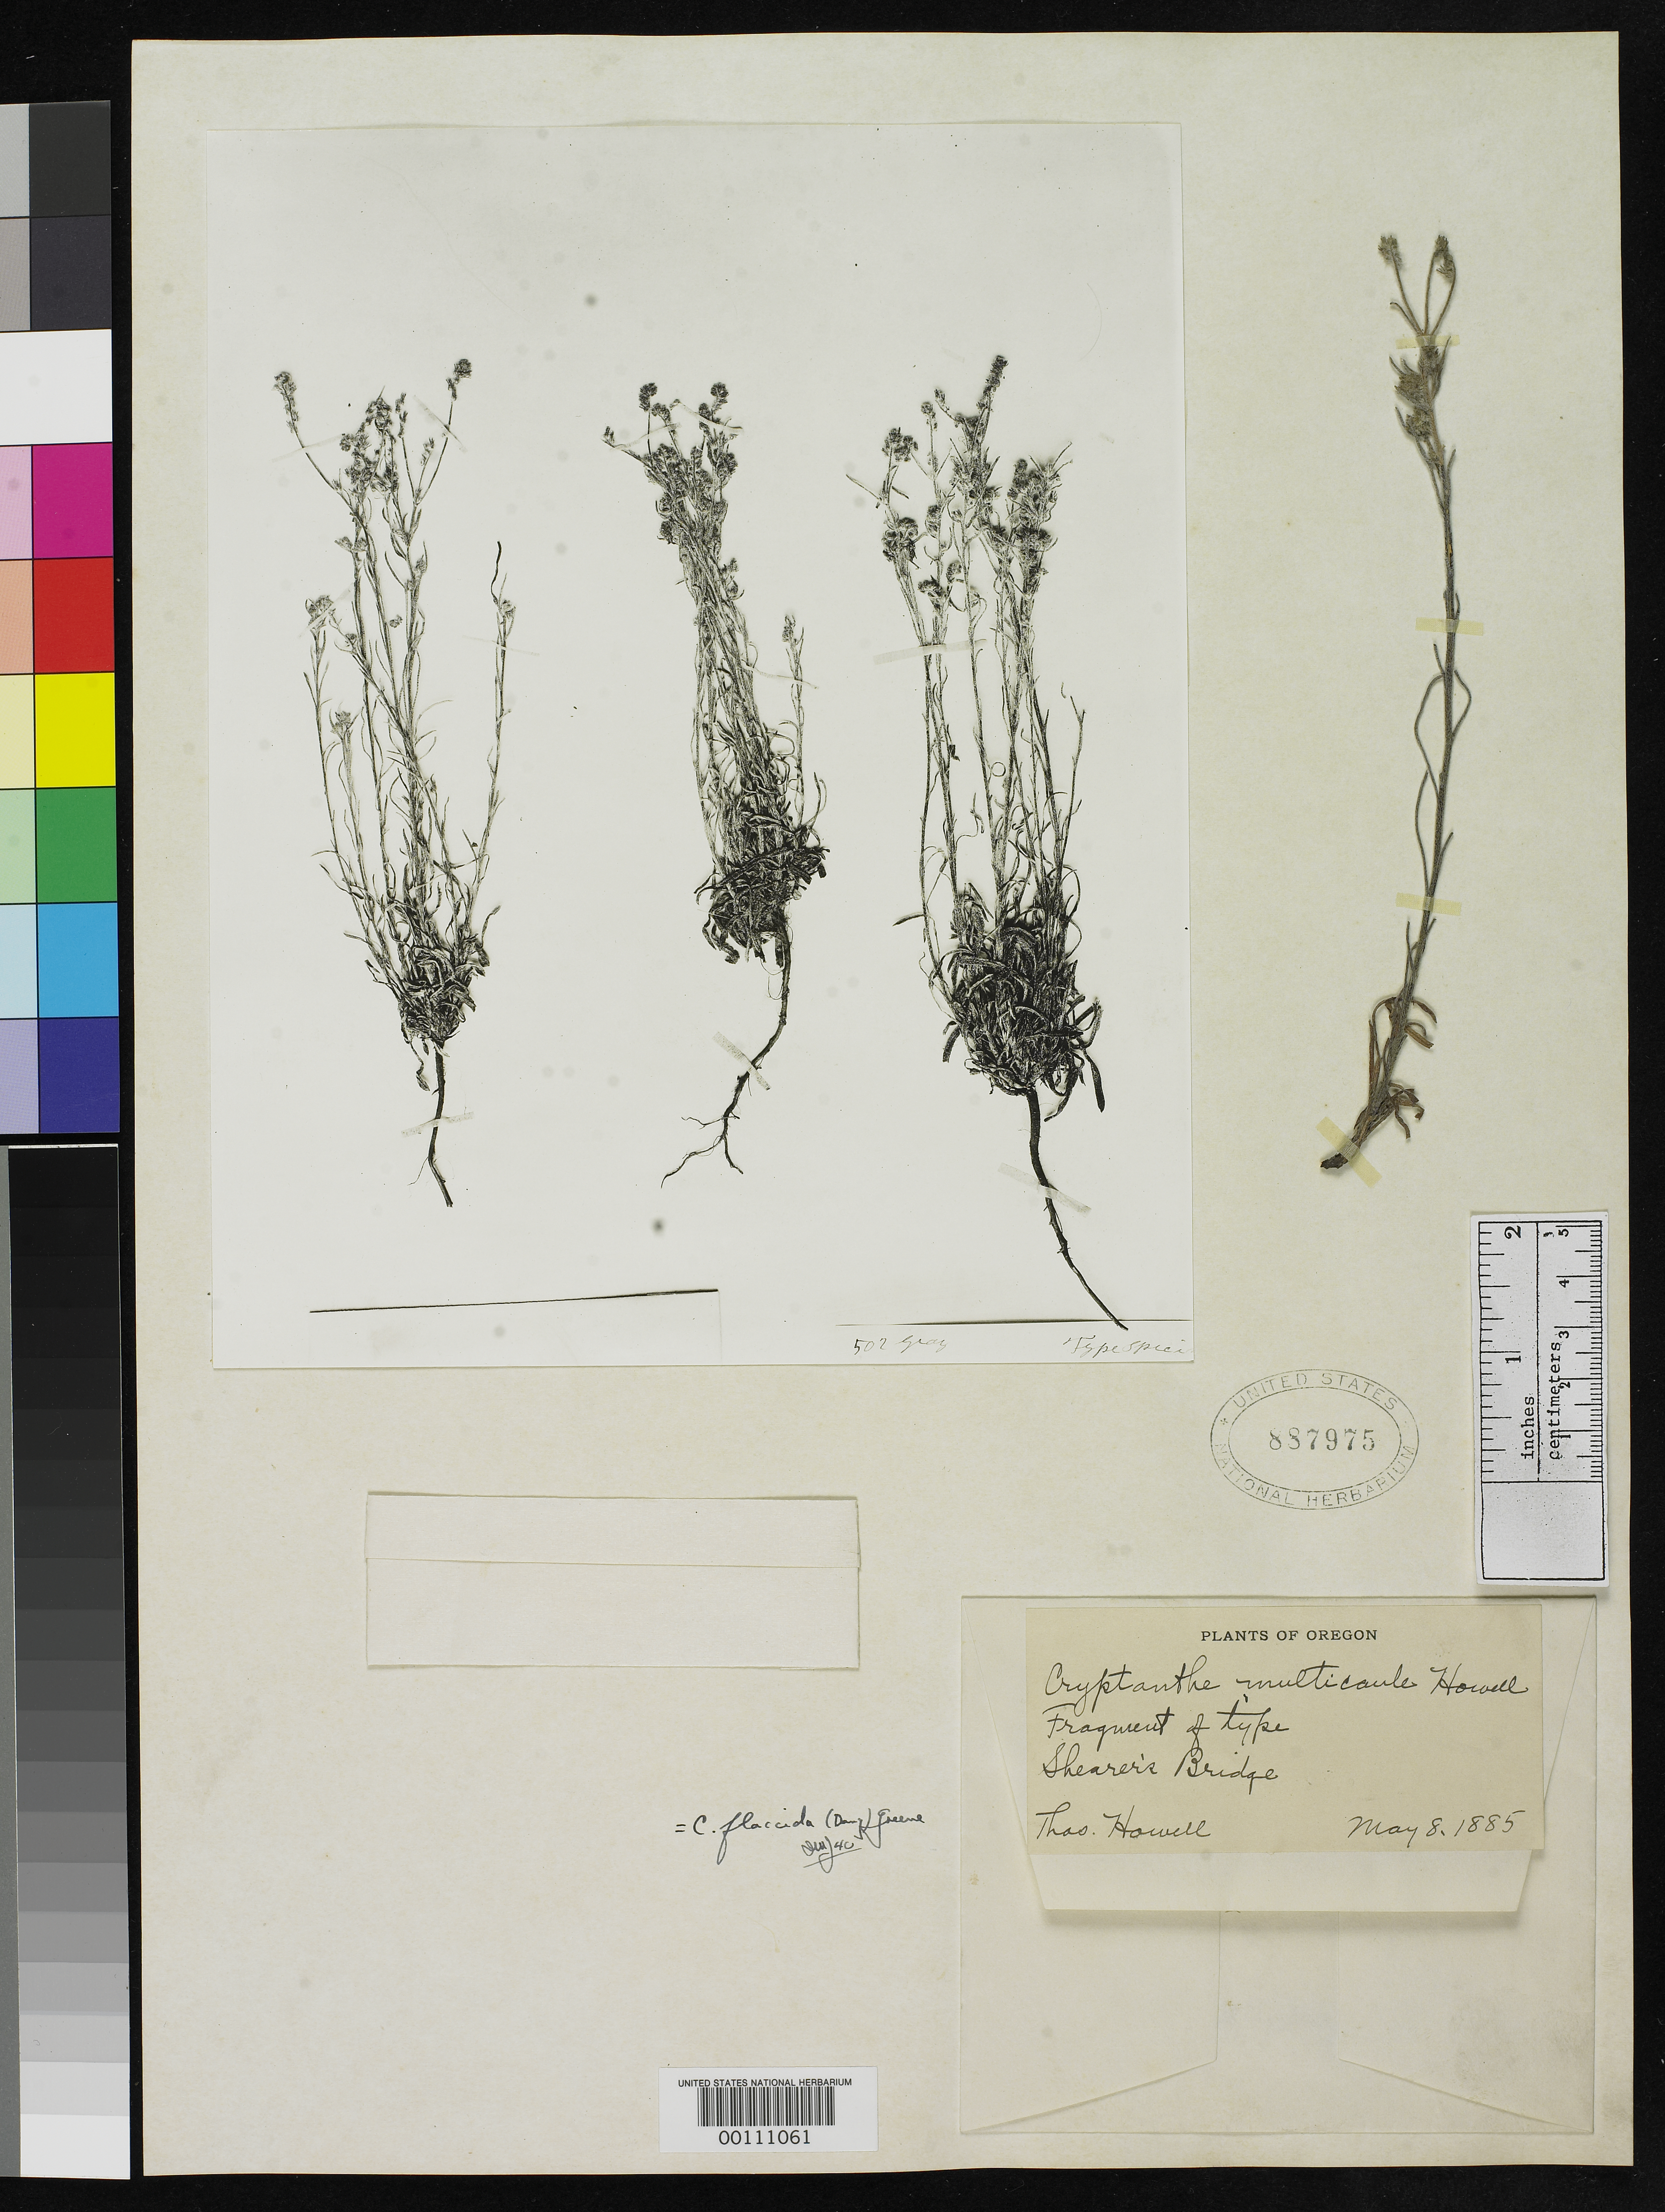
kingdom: Plantae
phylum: Tracheophyta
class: Magnoliopsida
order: Boraginales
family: Boraginaceae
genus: Cryptantha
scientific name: Cryptantha multicaule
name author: J.T. Howell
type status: Type Collection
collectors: T. J. Howell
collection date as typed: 08 May 1885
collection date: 1885-05-08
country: United States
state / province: Oregon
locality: Along Deschutes River at Sherar.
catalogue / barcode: US 887975